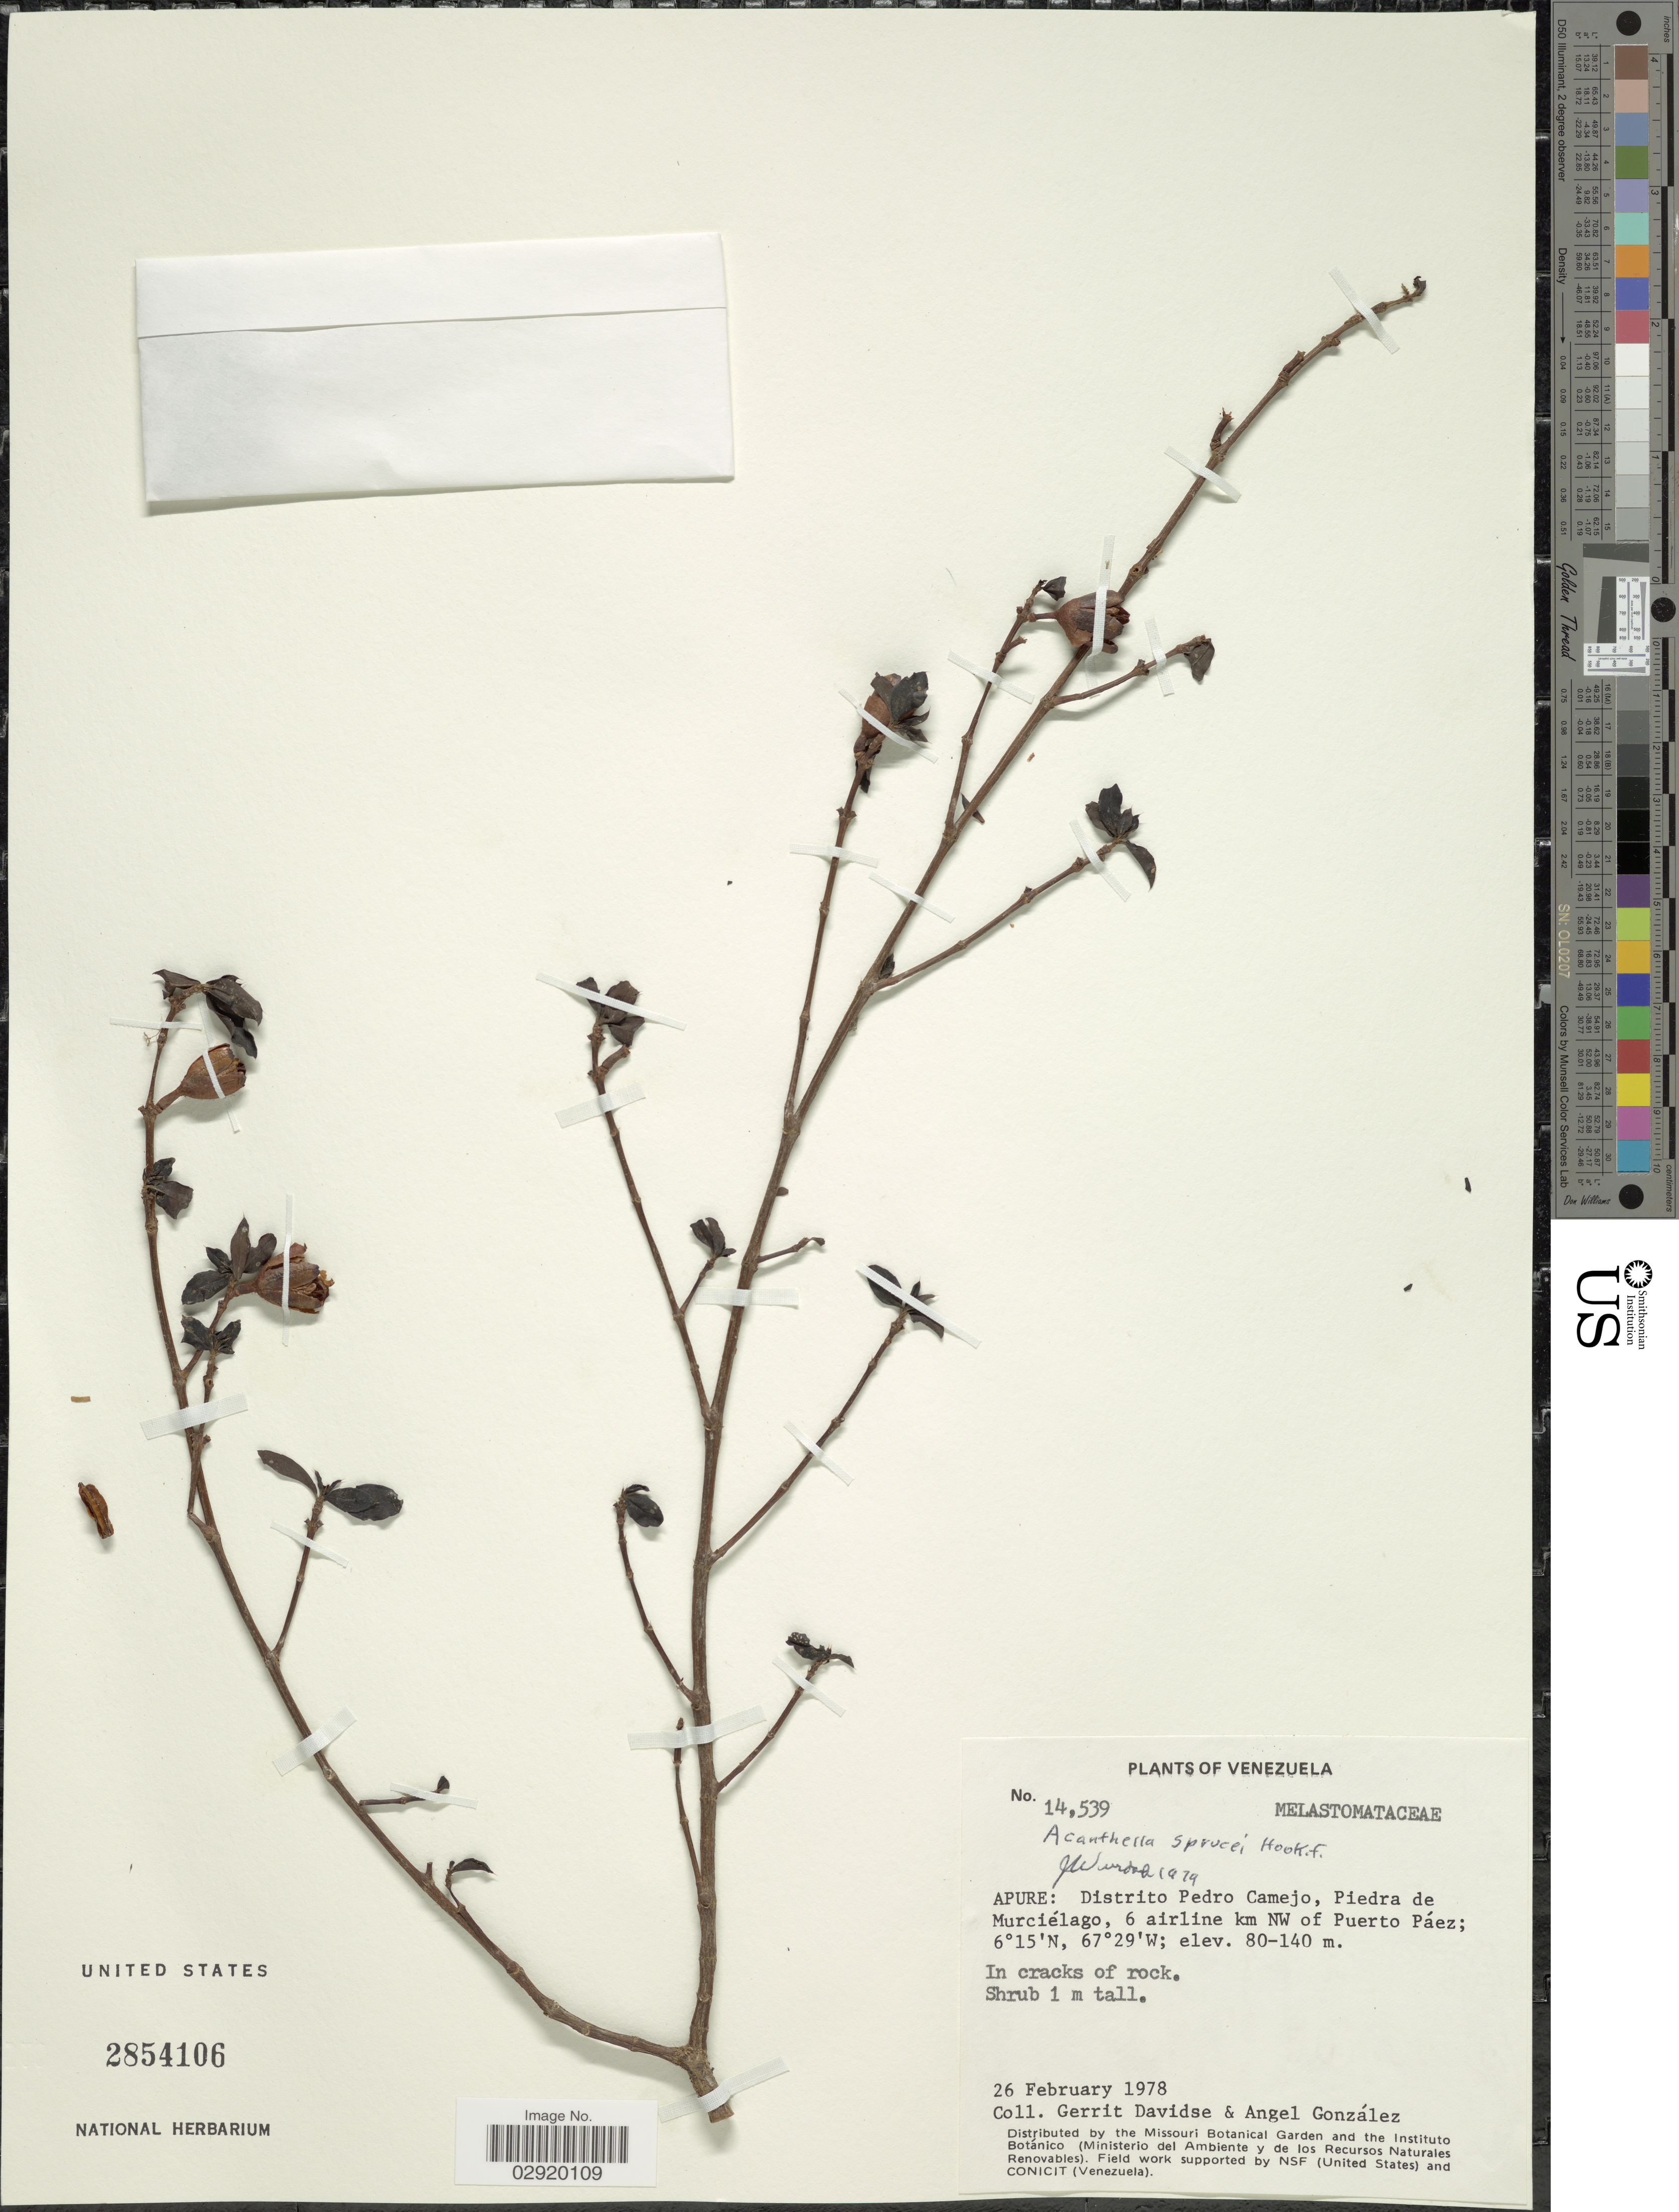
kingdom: Plantae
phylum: Tracheophyta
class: Magnoliopsida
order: Myrtales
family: Melastomataceae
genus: Acanthella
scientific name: Acanthella sprucei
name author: Benth. & Hook. f.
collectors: G. Davidse & A. C. González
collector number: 14539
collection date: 1978-02-26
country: Venezuela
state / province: Apure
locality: Distrito Pedro Camejo, Piedra de Murciélago, 6 airline km NW of Puerto Páez.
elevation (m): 80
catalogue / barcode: US 2854106